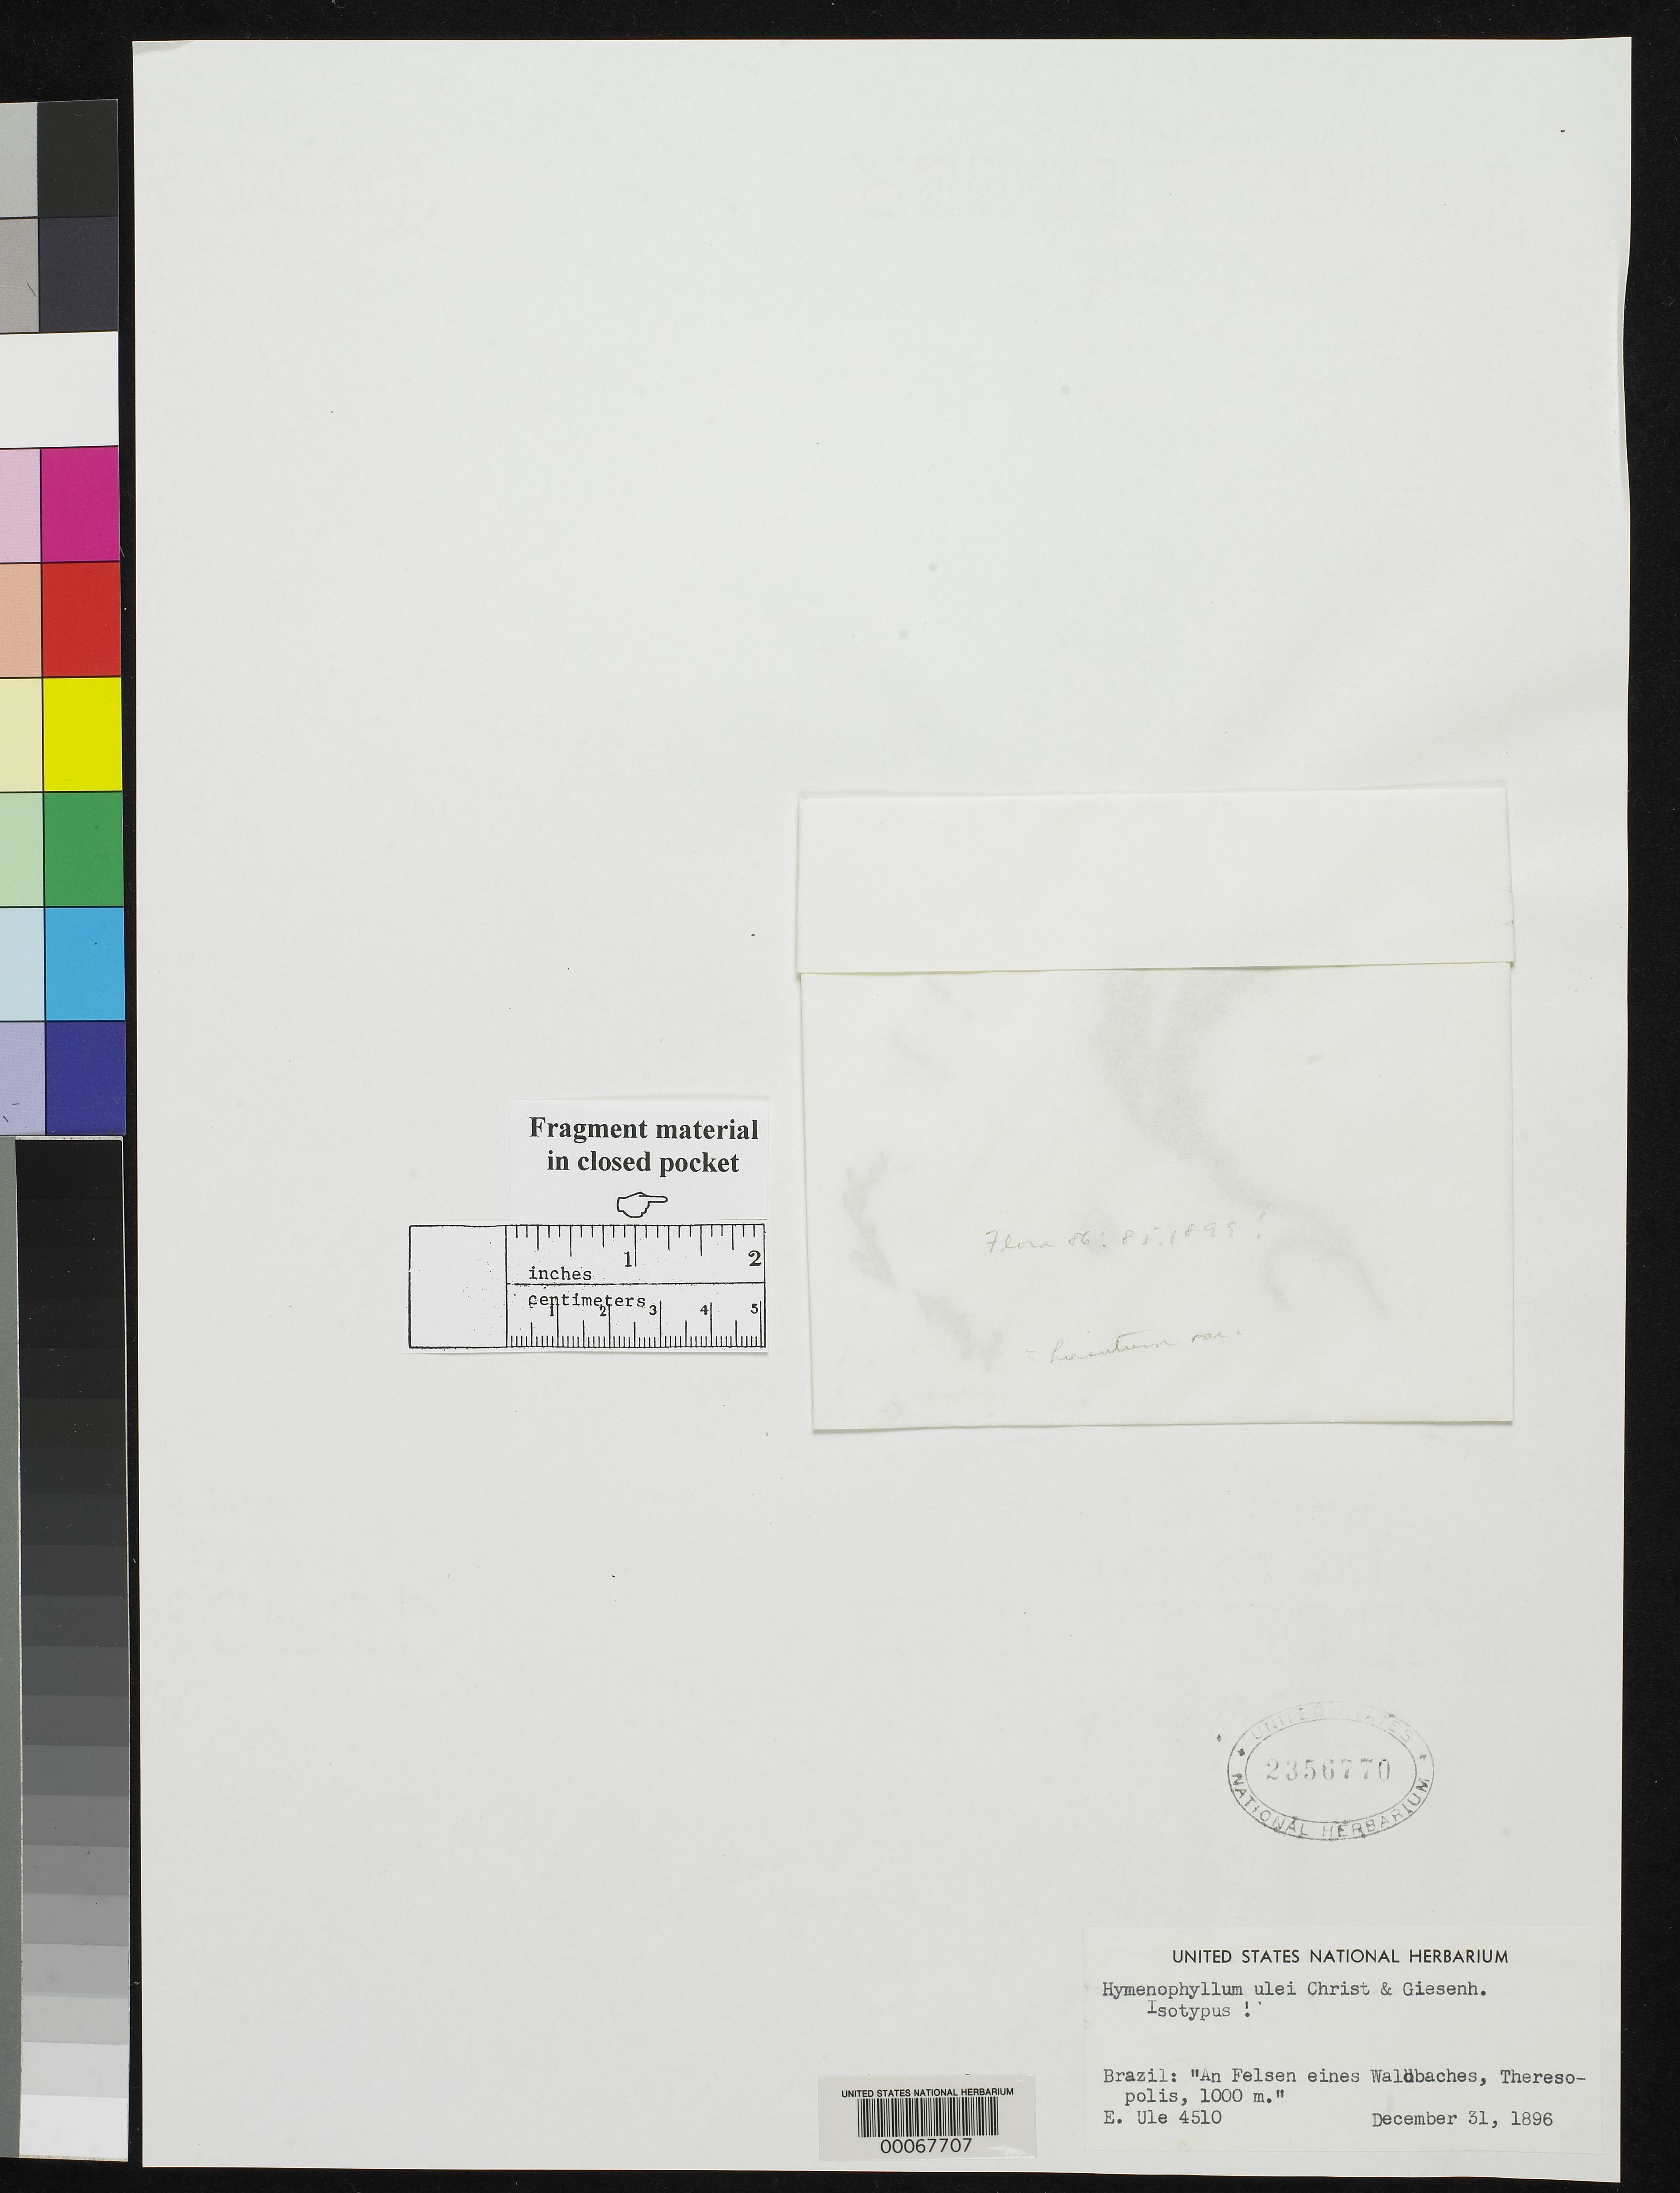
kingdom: Plantae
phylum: Tracheophyta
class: Polypodiopsida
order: Hymenophyllales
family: Hymenophyllaceae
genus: Hymenophyllum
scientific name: Hymenophyllum ulei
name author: Christ & Giesenhagen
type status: Isotype Fragment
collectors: E. H. Ule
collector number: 4510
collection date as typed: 31 Dec 1896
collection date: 1896-12-31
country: Brazil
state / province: Río de Janeiro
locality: An felsen eines waldobaches, Teresópolis.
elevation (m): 1000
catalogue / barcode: US 2356770